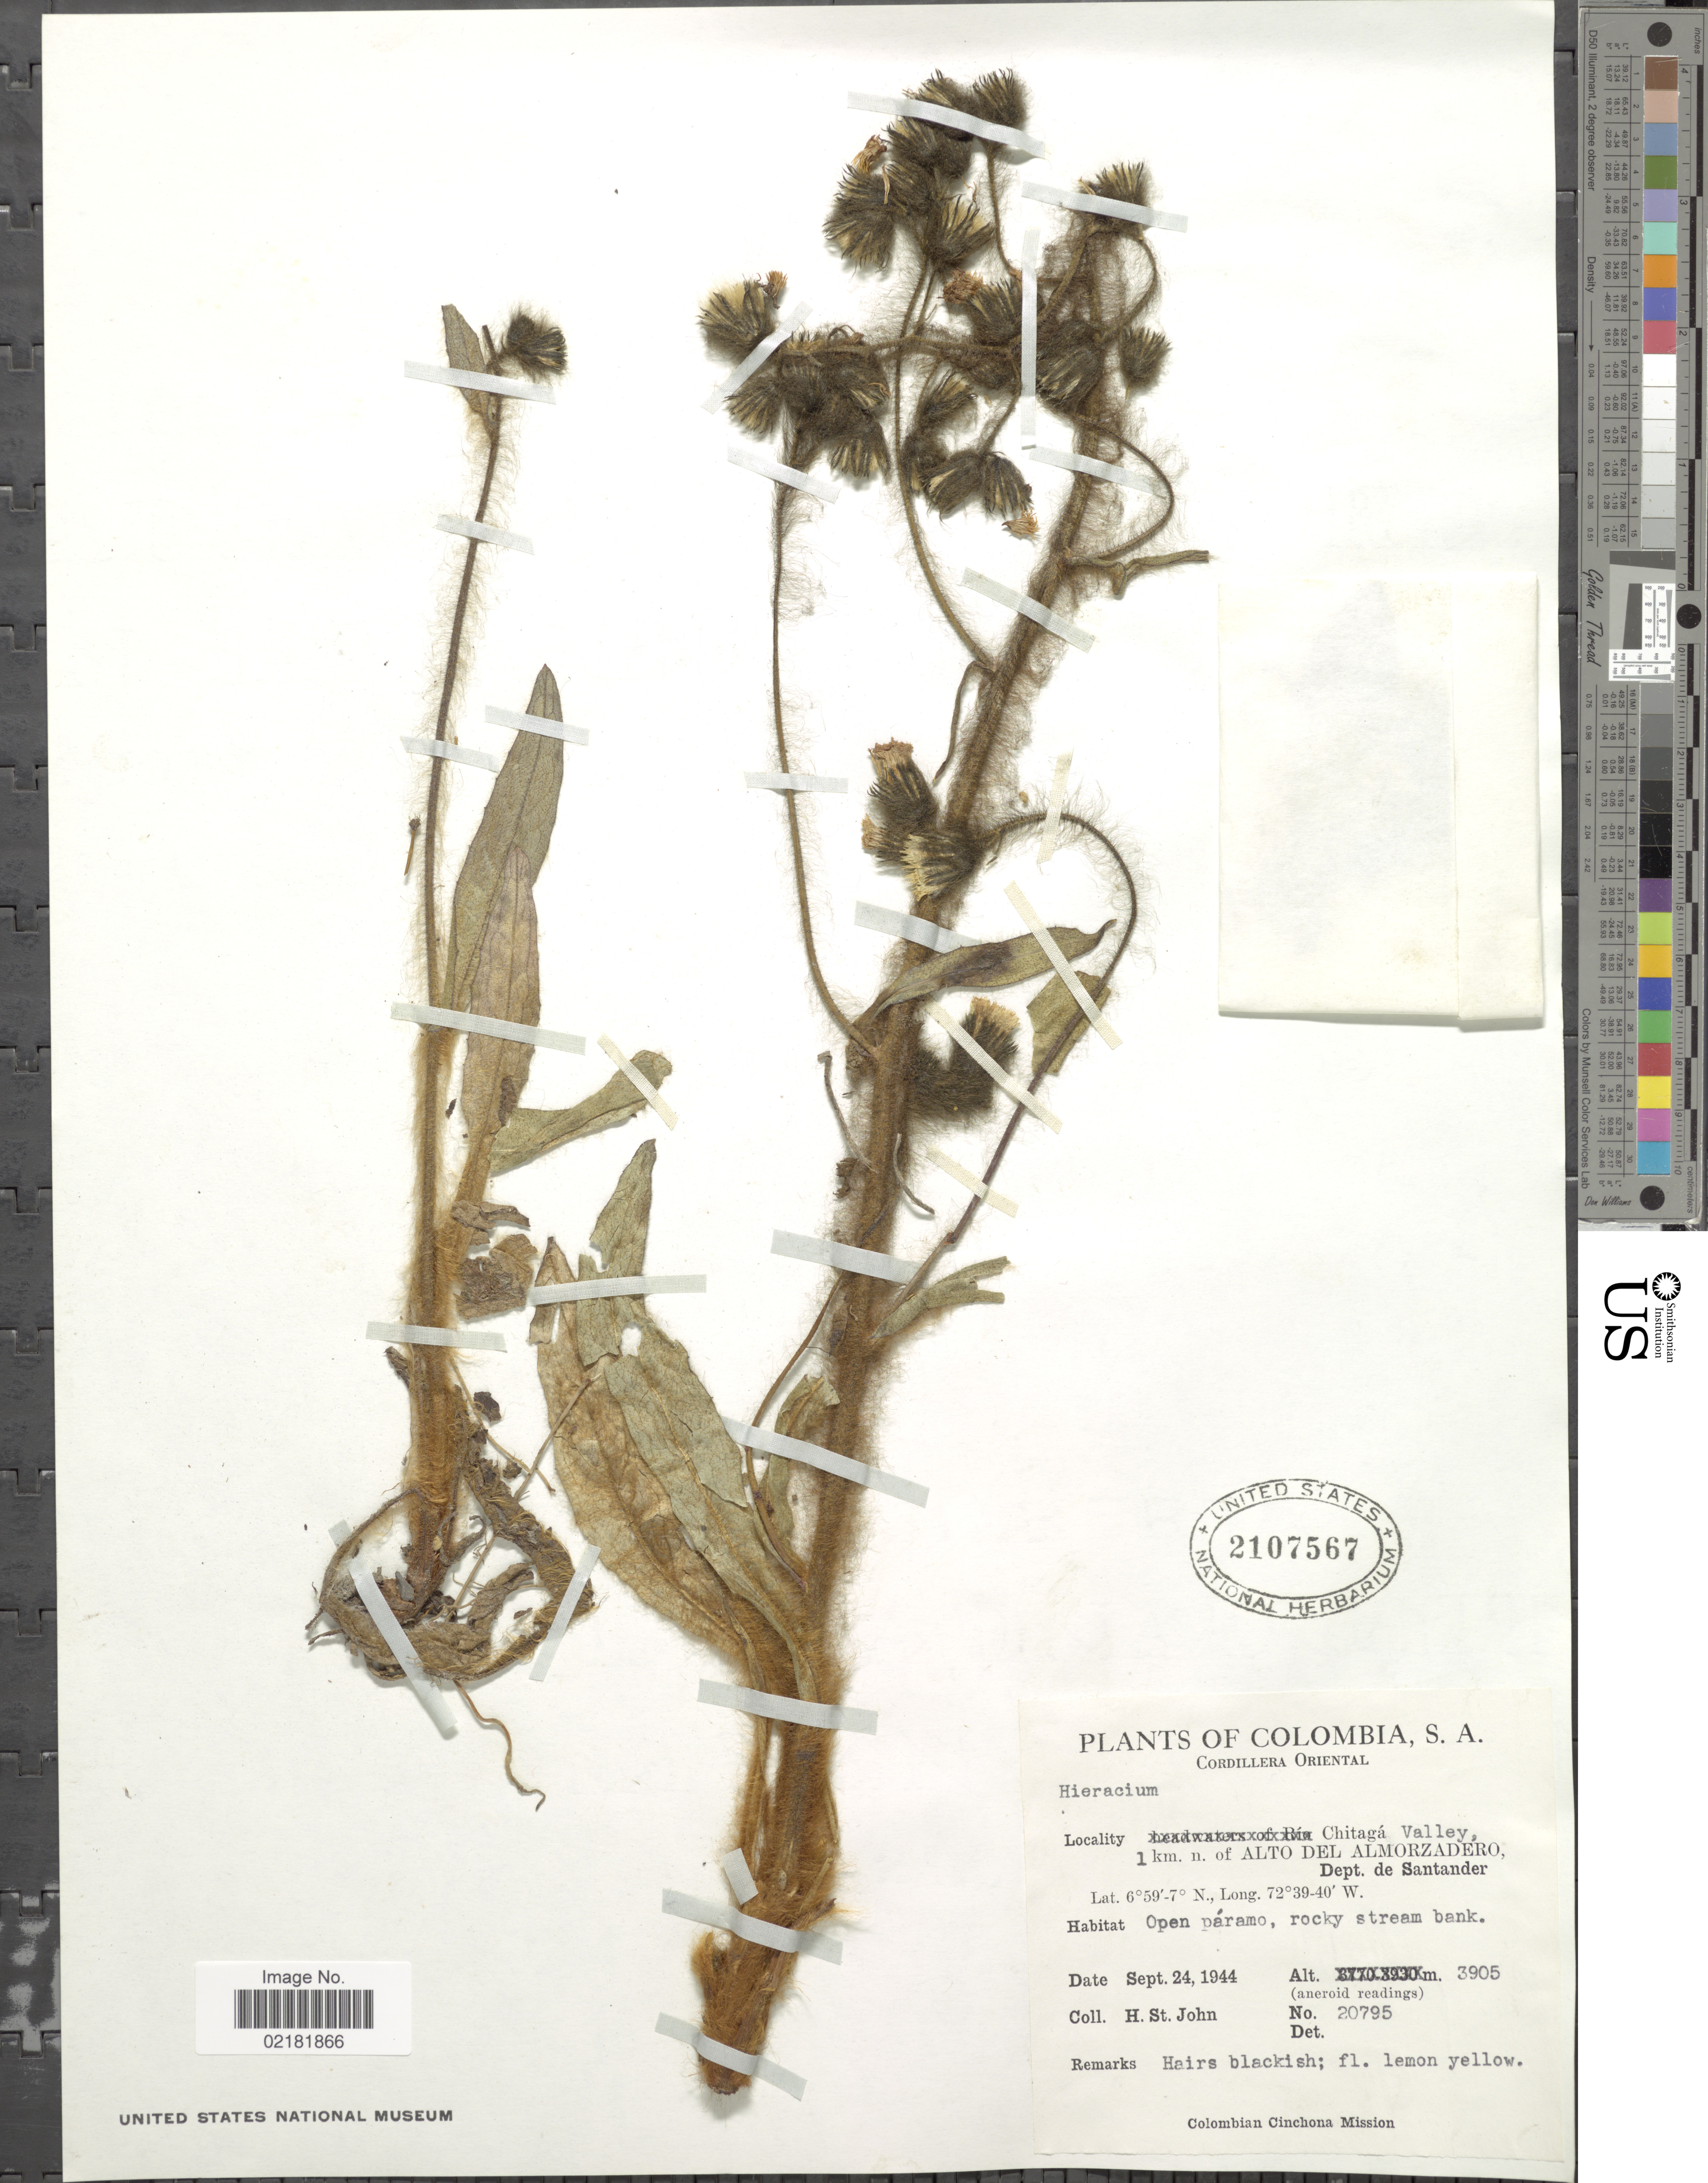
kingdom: Plantae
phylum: Tracheophyta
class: Magnoliopsida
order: Asterales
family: Asteraceae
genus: Hieracium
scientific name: Hieracium repandulare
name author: Druce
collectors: H. St. John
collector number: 20795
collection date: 1944-09-24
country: Colombia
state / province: Santander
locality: Cordillera Oriental, Chitaga Valley, 1 km. n. of Alto del Almorzadero, open paramo, rocky stream bank.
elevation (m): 3905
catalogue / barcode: US 2107567